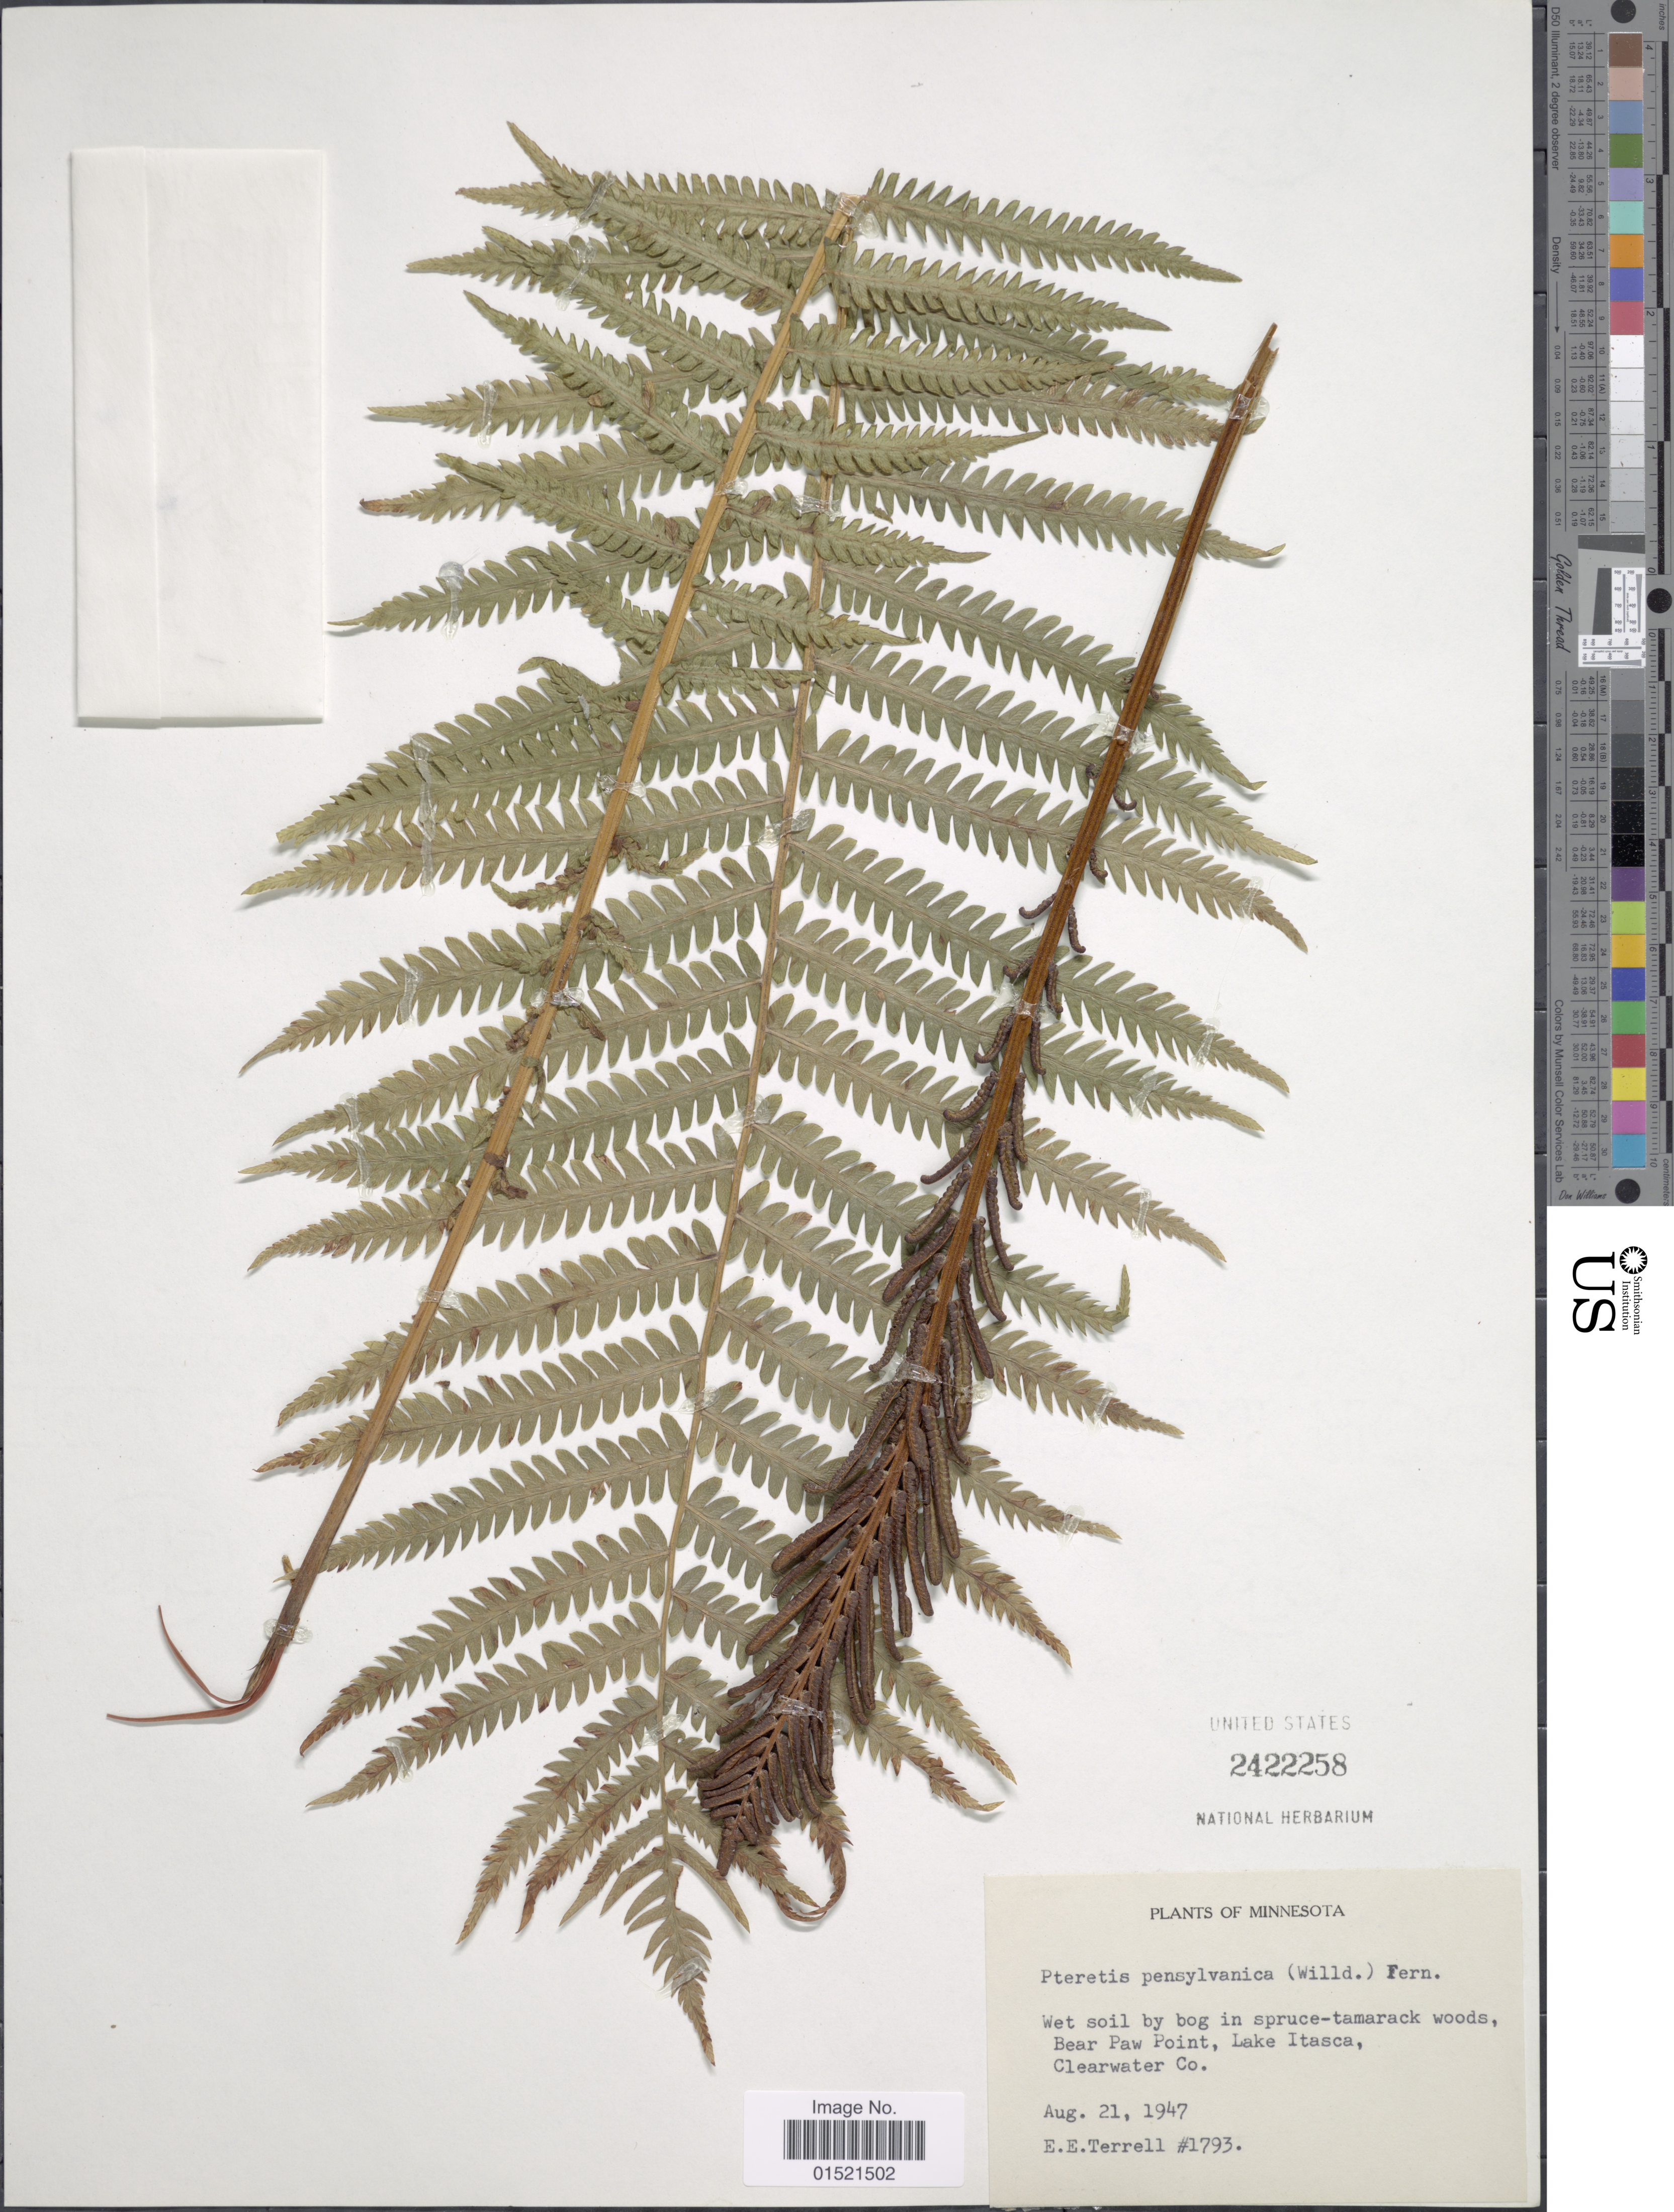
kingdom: Plantae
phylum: Tracheophyta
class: Polypodiopsida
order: Polypodiales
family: Onocleaceae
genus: Matteuccia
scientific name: Matteuccia struthiopteris var. pensylvanica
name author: (Willd.) C.V. Morton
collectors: E. E. Terrell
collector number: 1793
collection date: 1947-08-21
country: United States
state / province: Minnesota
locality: Wet soil by bog in spruce-tamarack woods, Bear Paw Point, Lake Itasca, Clearwater Co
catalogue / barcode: US 2422258